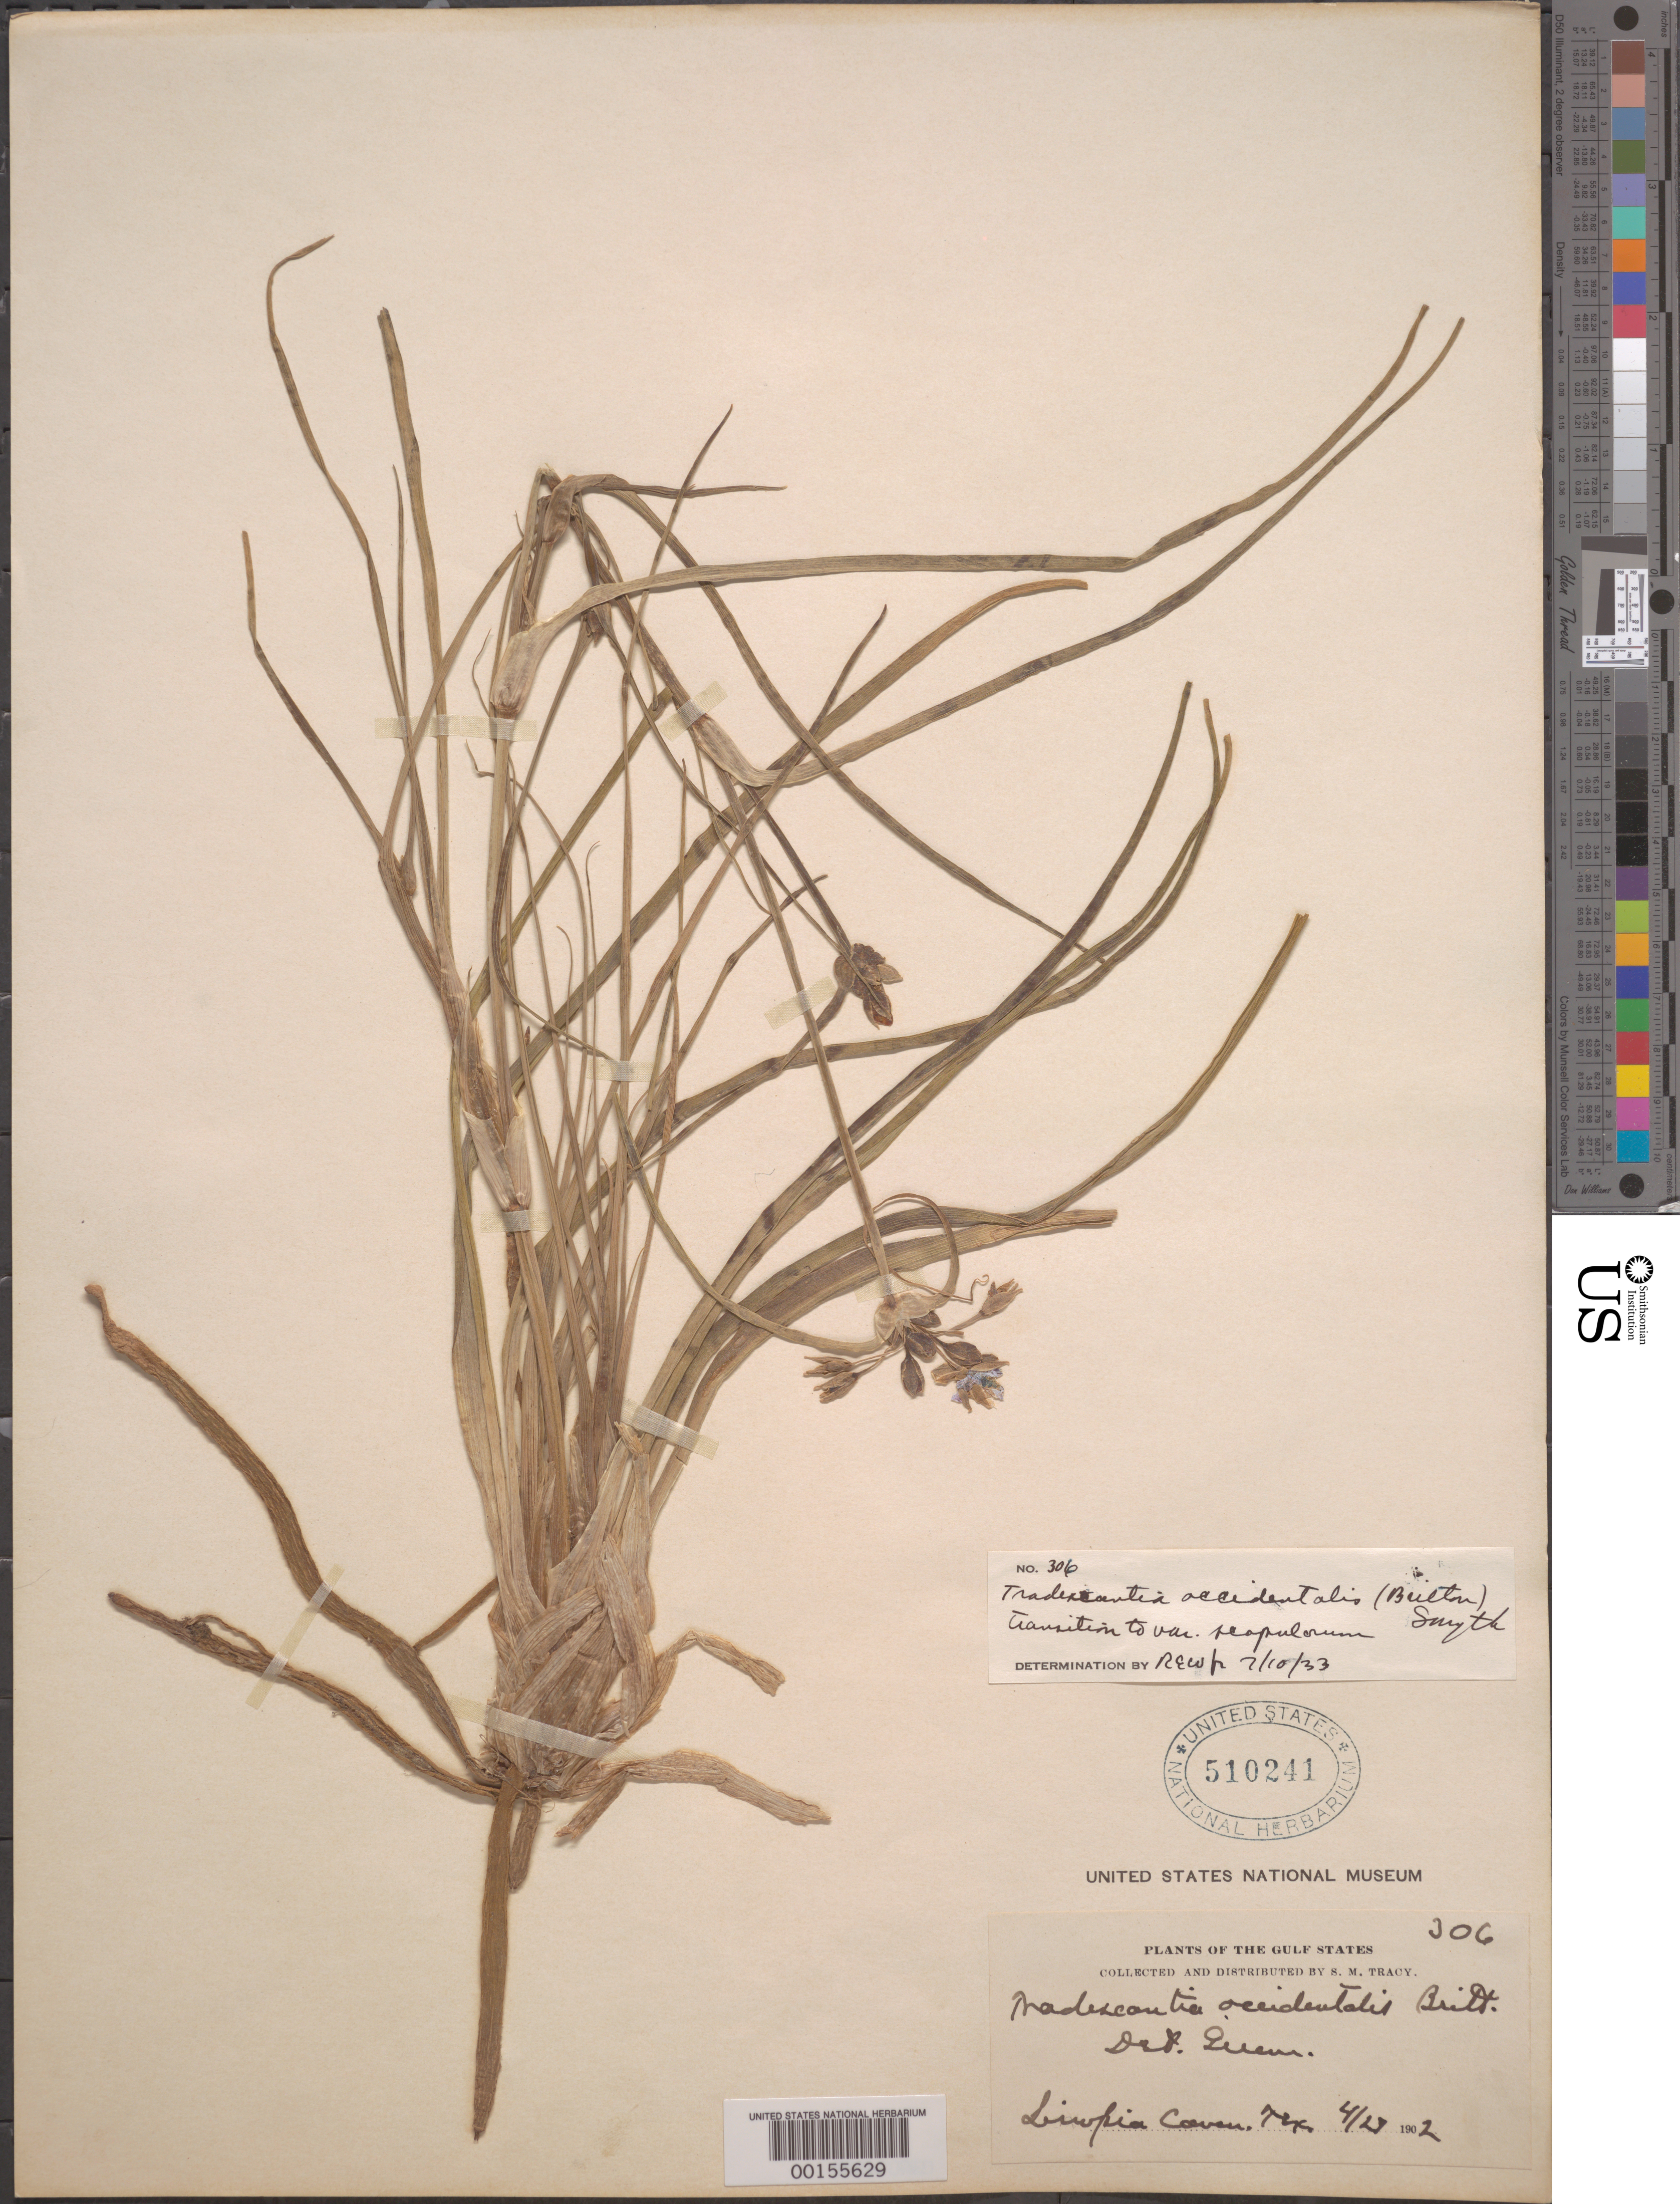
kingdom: Plantae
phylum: Tracheophyta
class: Liliopsida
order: Commelinales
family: Commelinaceae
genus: Tradescantia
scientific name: Tradescantia occidentalis var. scopulorum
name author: (Rose) E.S. Anderson & Woodson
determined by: Woodson, R. E., Jr.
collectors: S. M. Tracy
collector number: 306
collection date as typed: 23 Apr 1902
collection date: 1902-04-23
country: United States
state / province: Texas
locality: Liwpia cavern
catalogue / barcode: US 510241